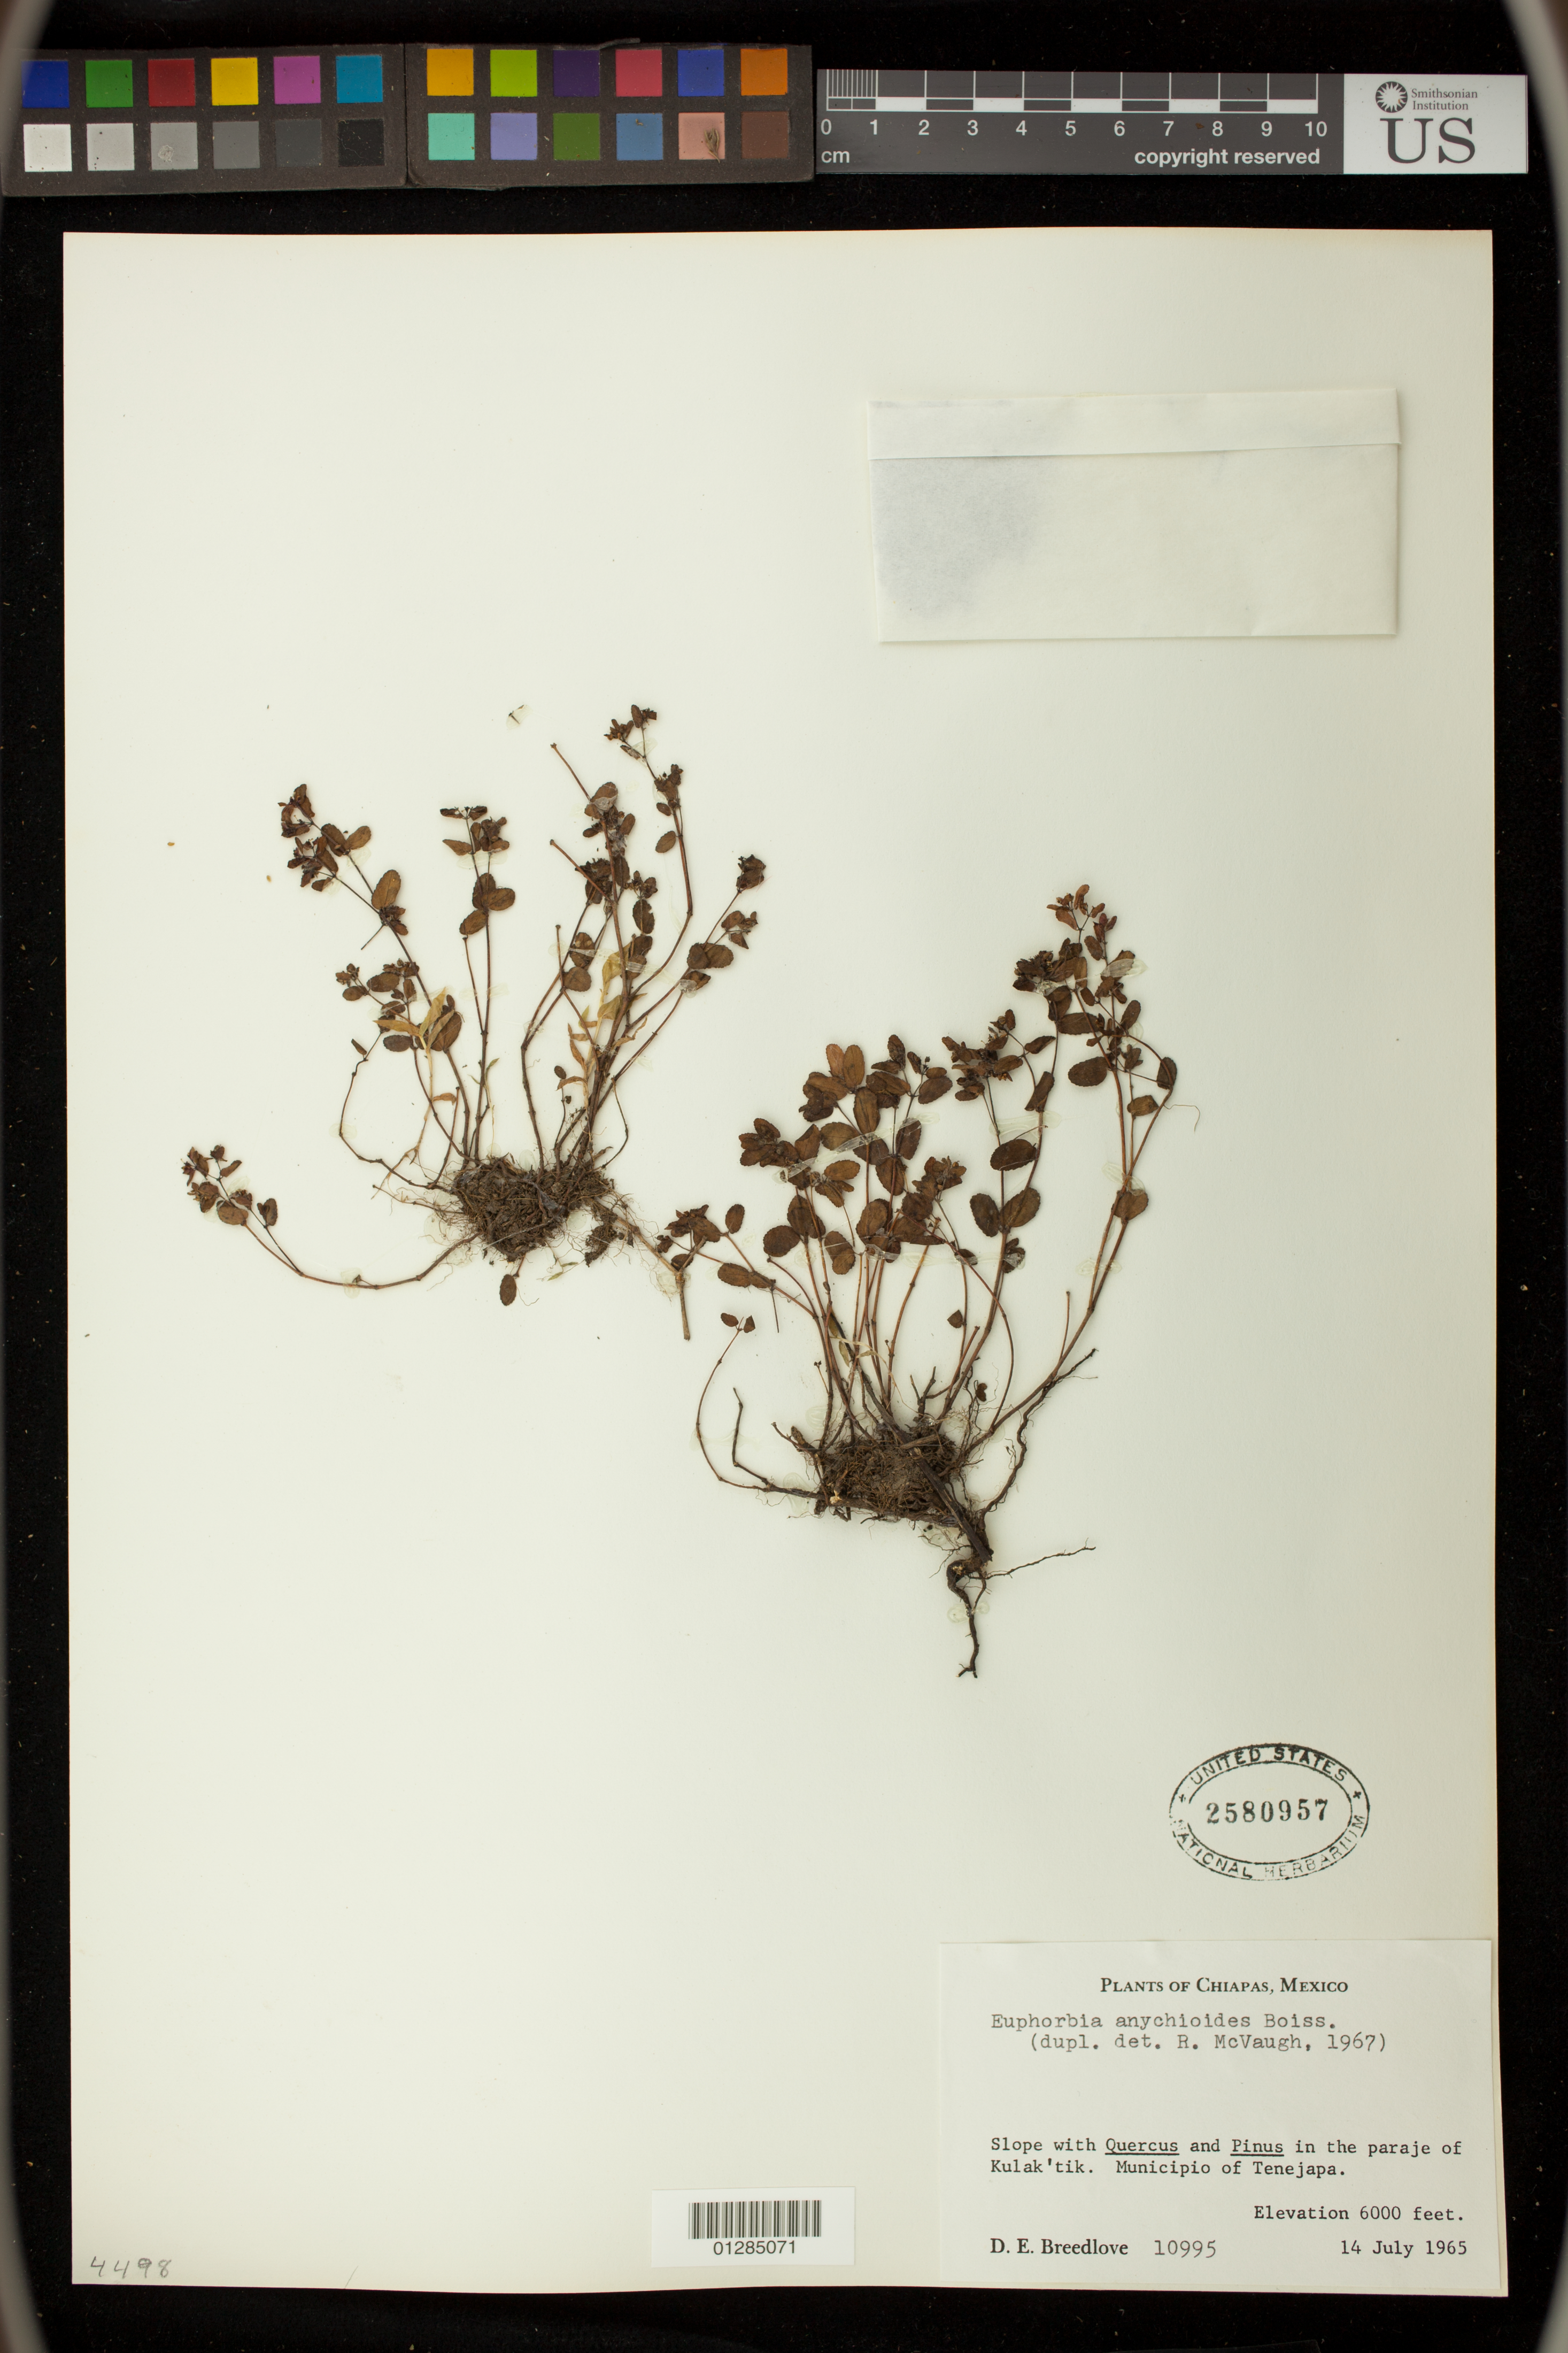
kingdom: Plantae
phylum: Tracheophyta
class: Magnoliopsida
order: Malpighiales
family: Euphorbiaceae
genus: Euphorbia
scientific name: Euphorbia anychioides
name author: Boiss.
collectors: D. E. Breedlove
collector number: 10995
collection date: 1965-07-14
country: Mexico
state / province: Chiapas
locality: in the paraje of Kulak'tik. Municipio of Tenejapa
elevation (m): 1829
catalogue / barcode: US 2580957